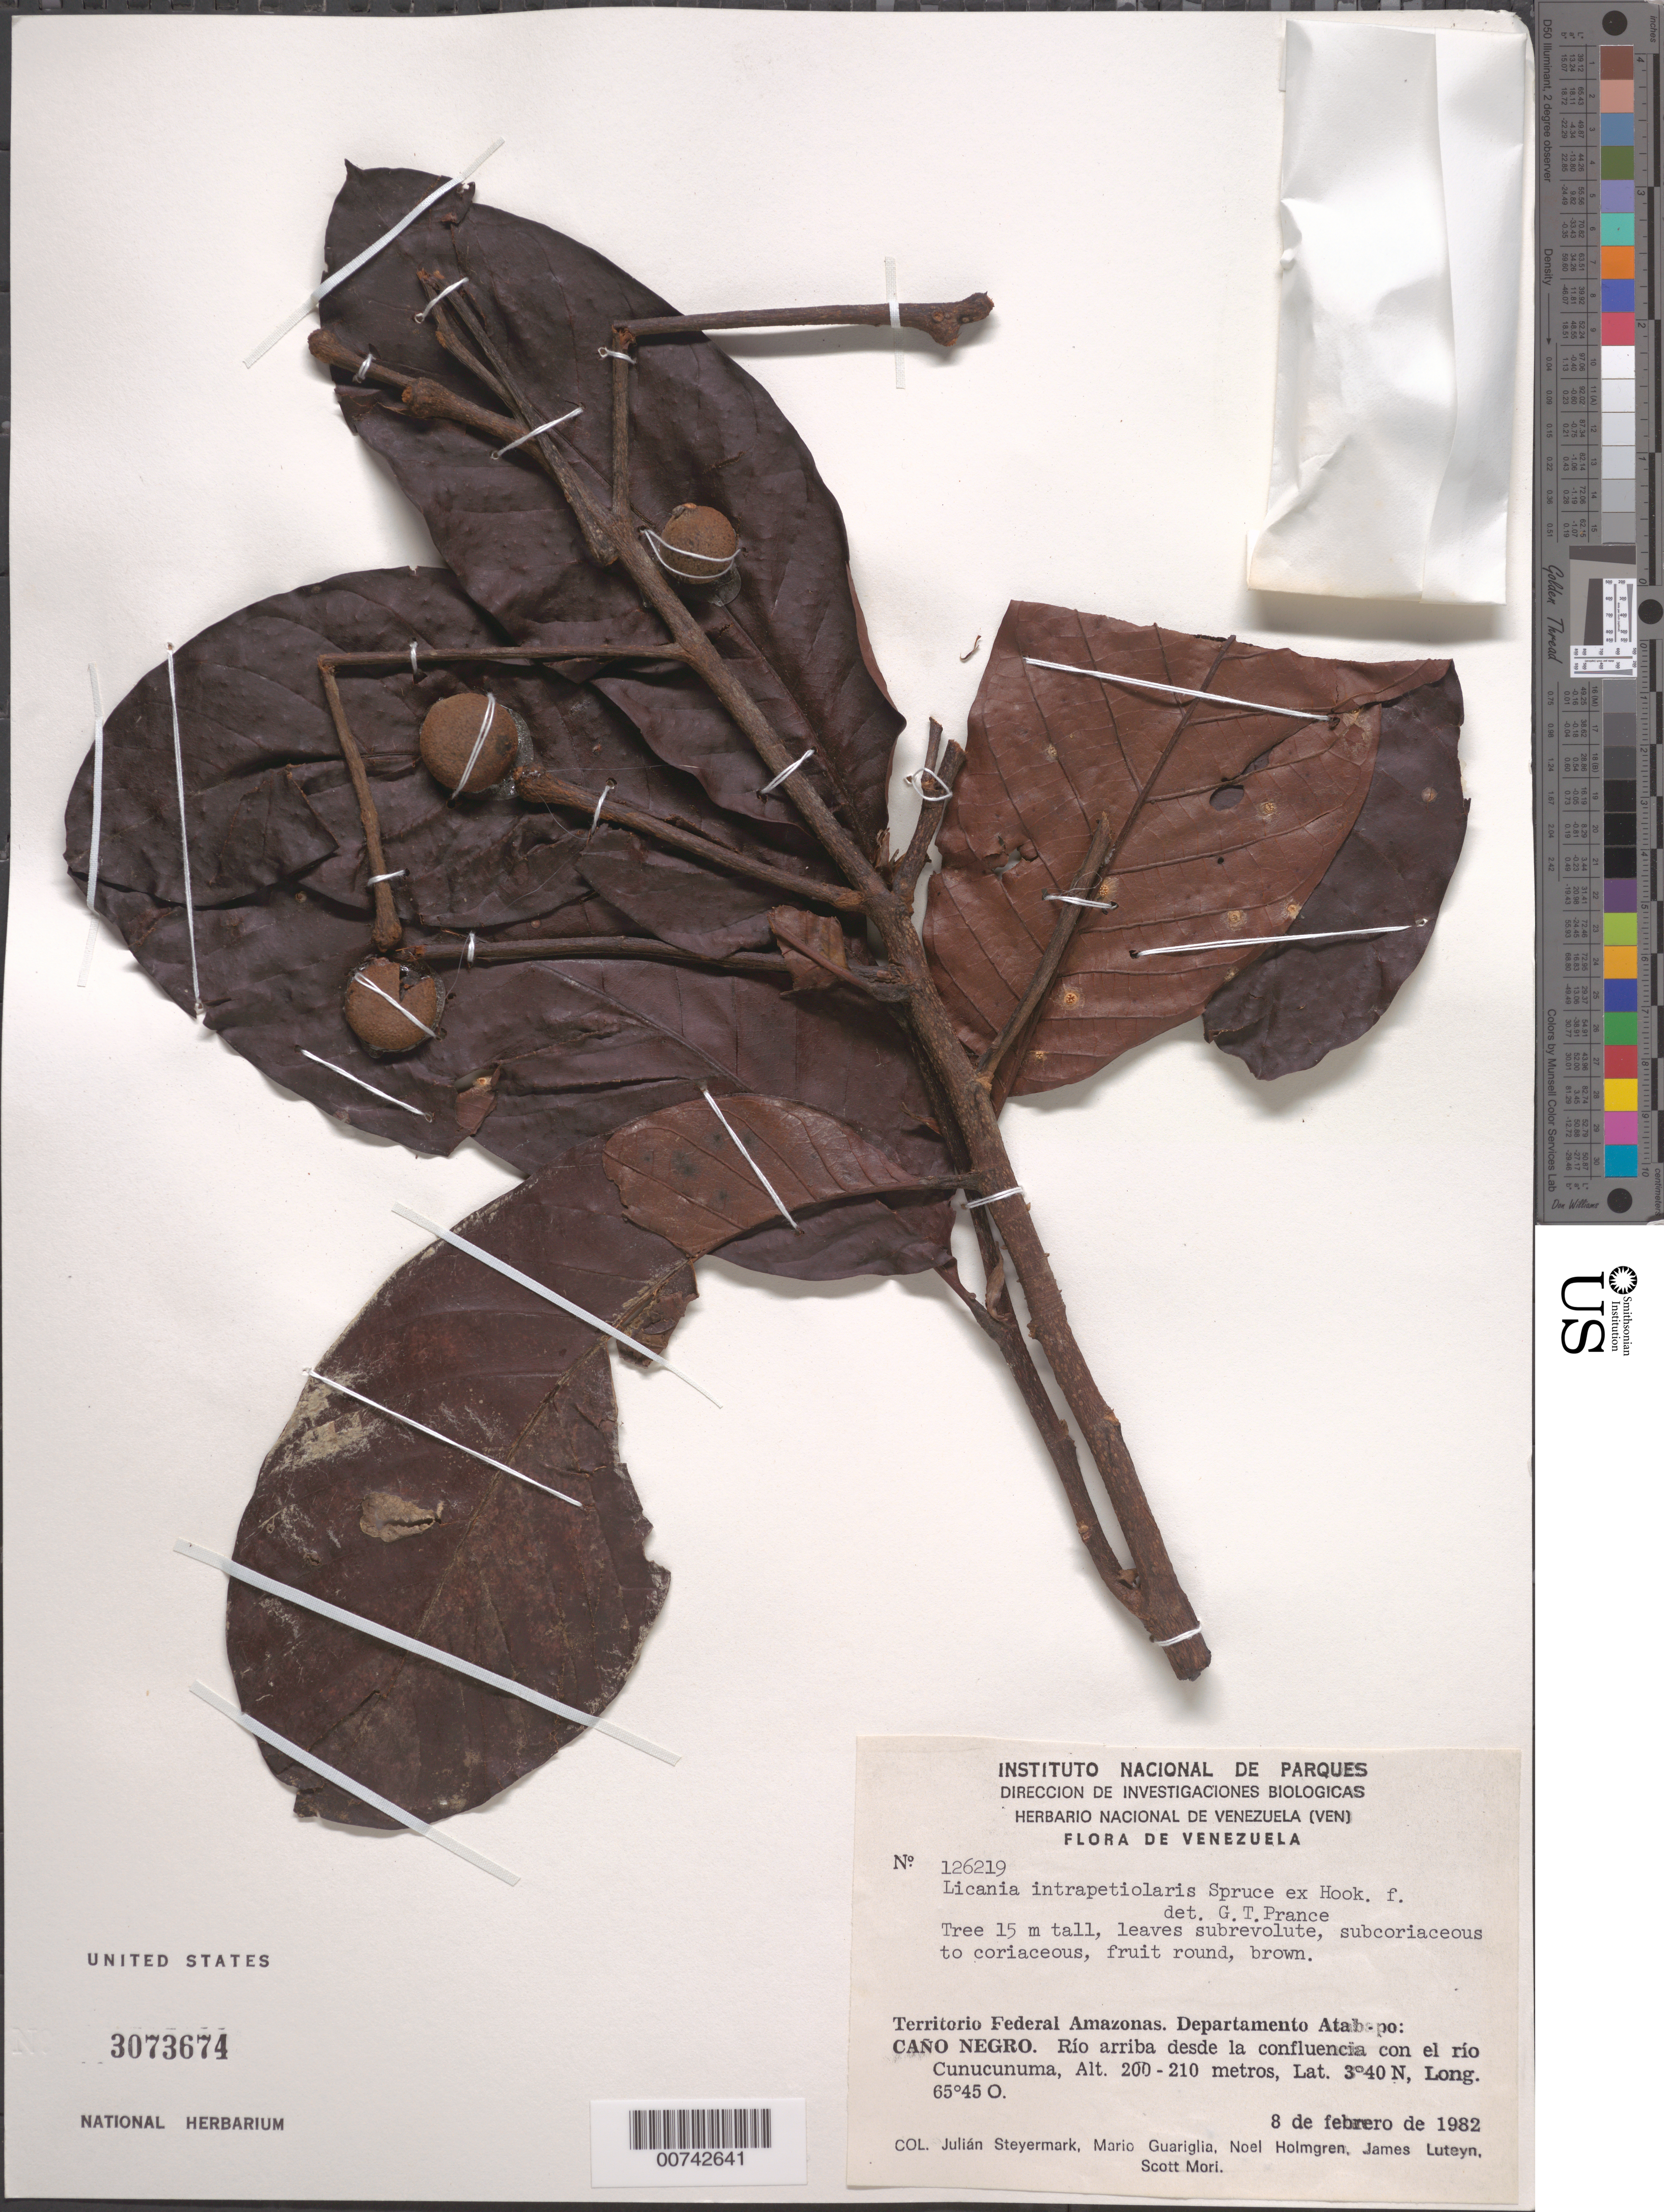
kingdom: Plantae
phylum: Tracheophyta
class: Magnoliopsida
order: Malpighiales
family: Chrysobalanaceae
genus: Hymenopus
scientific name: Hymenopus intrapetiolaris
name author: (Spreng. ex Hook. f.) Sothers & Prance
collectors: J. Steyermark, M. Guariglia P., N. H. Holmgren, J. L. Luteyn & S. Mori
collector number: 126219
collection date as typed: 8-Feb-82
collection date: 1982-02-08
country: Venezuela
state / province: Amazonas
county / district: Atabapo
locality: Caño Negro, río arriba desde la confluencia con el río Cunucunuma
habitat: Rio arriba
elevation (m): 200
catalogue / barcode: US 3073674